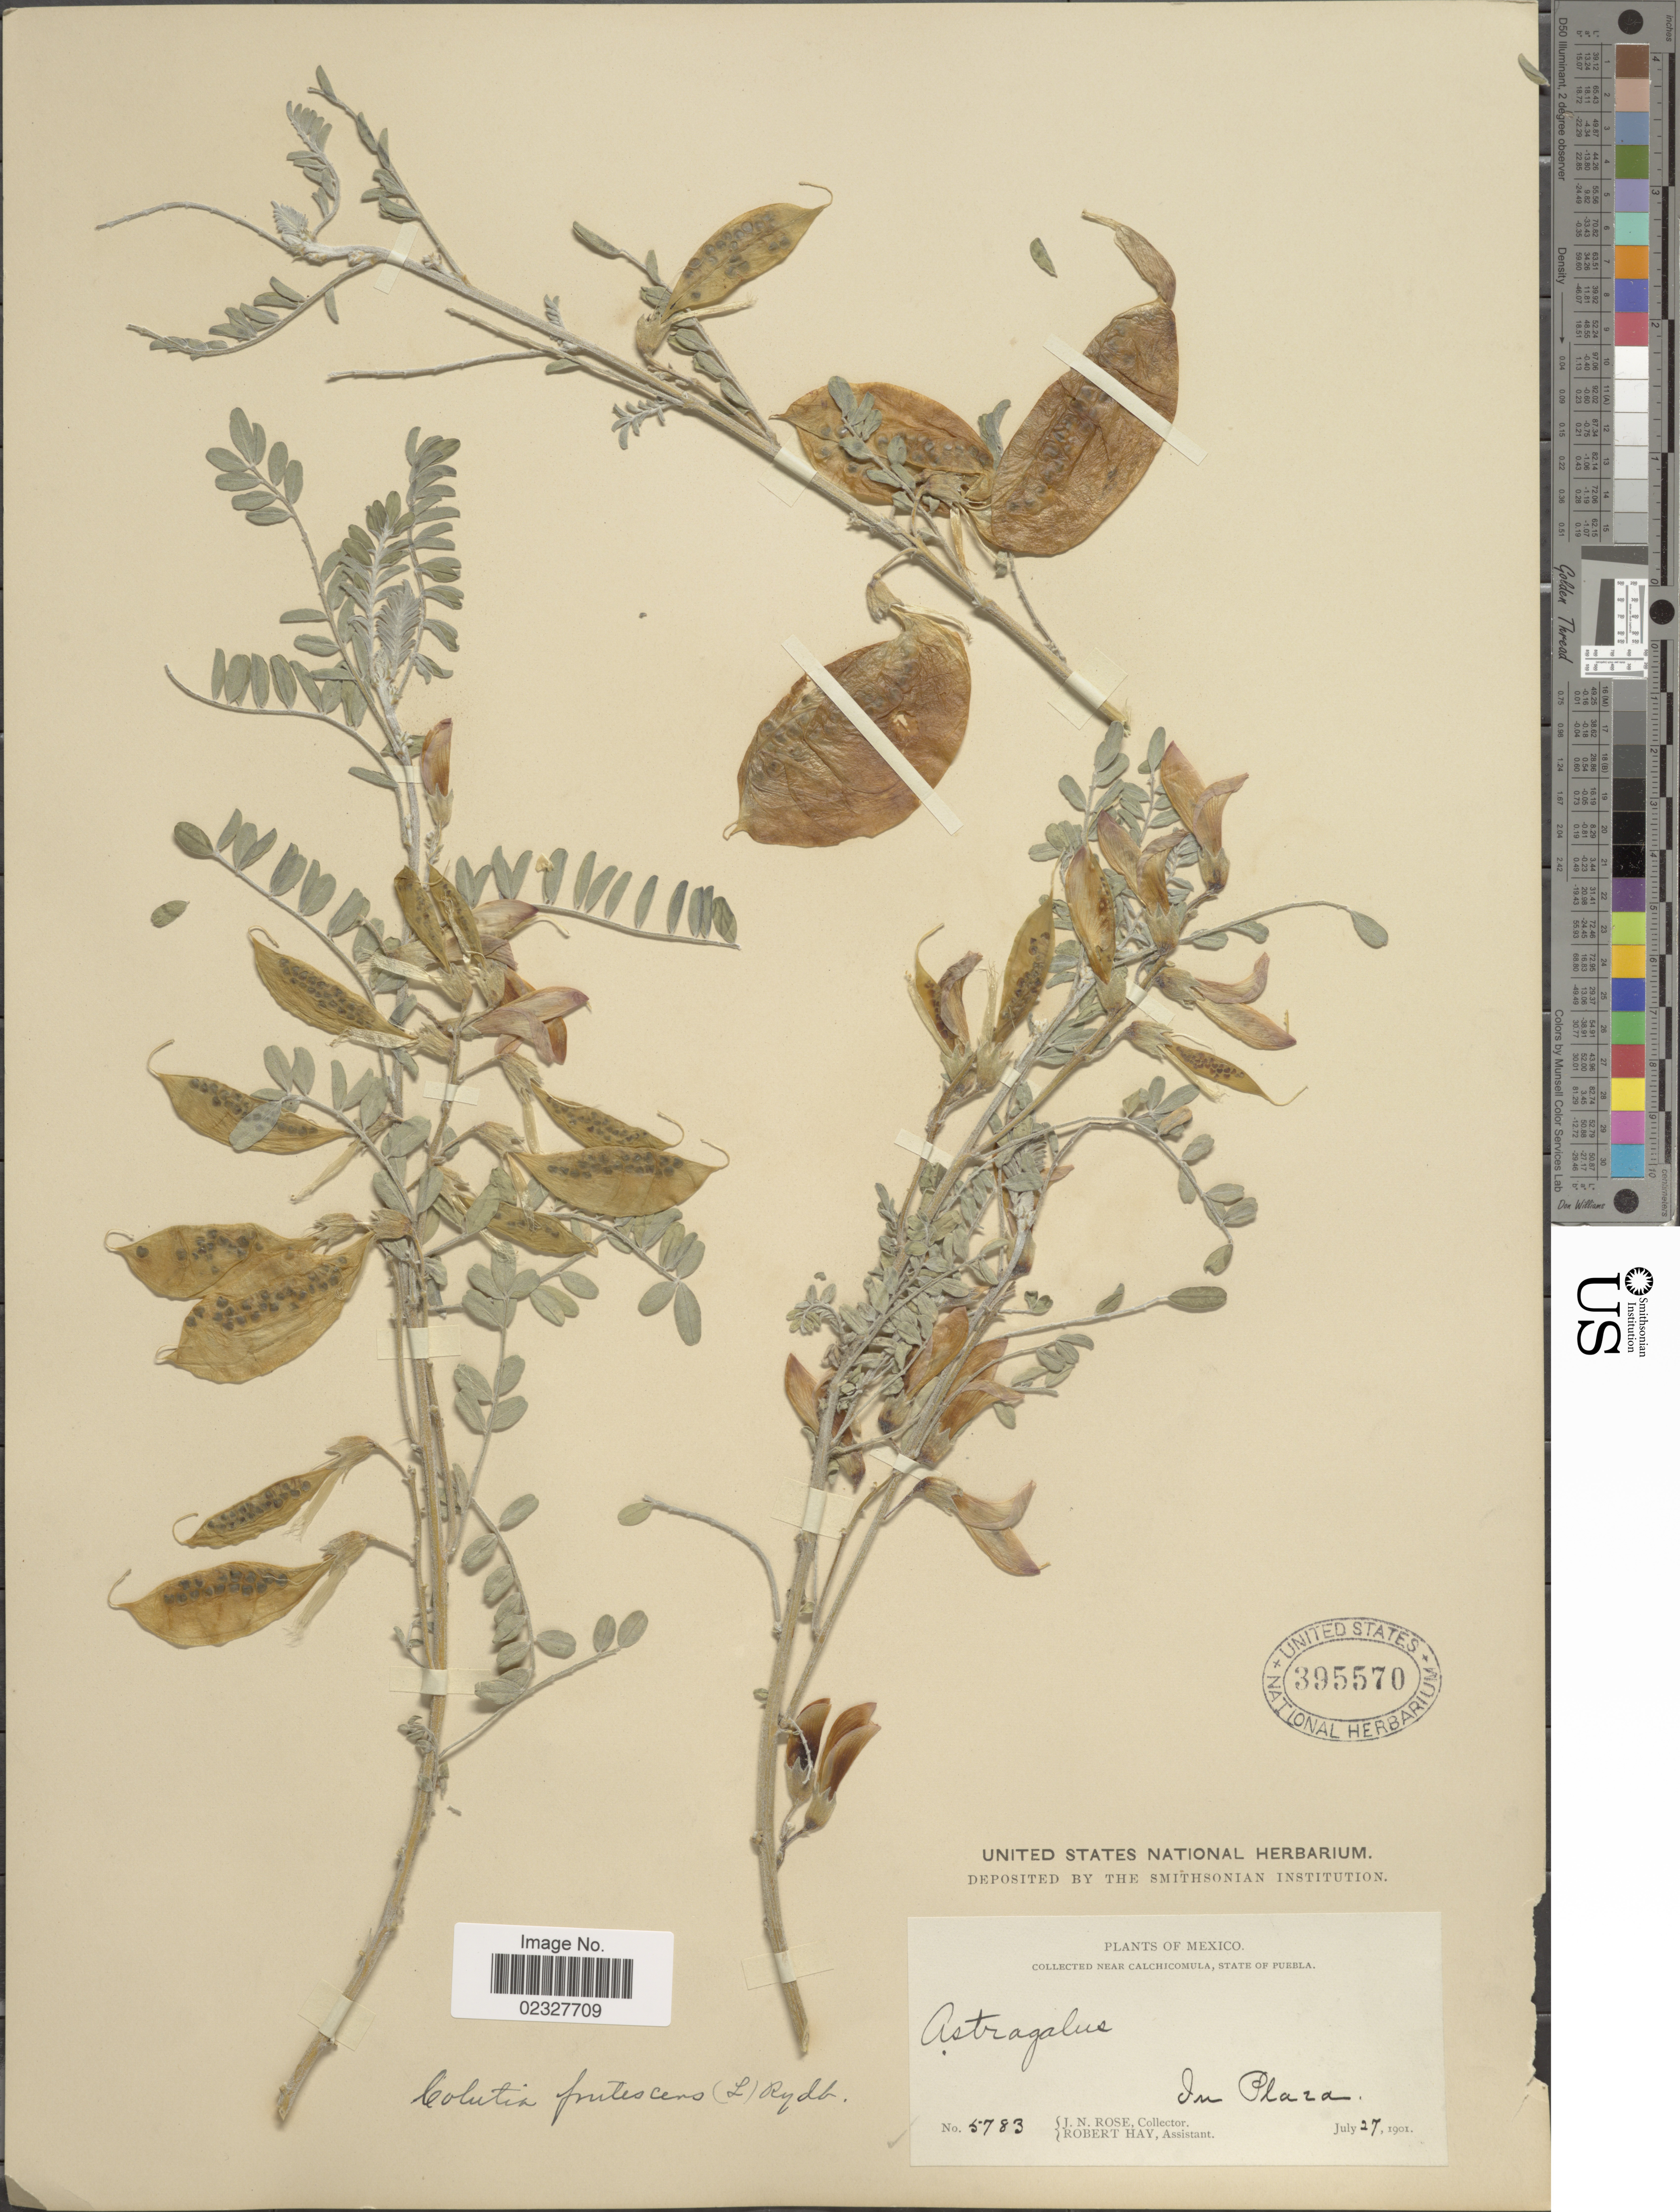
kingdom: Plantae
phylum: Tracheophyta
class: Magnoliopsida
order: Fabales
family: Fabaceae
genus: Sutherlandia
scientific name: Sutherlandia frutescens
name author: (L.) R. Br. ex W.T. Aiton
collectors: J. N. Rose & R. H. Hay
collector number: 5783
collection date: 1901-07-27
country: Mexico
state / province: Puebla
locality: Near Calchicomula, State of Puebla. In Plaza.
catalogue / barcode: US 395570